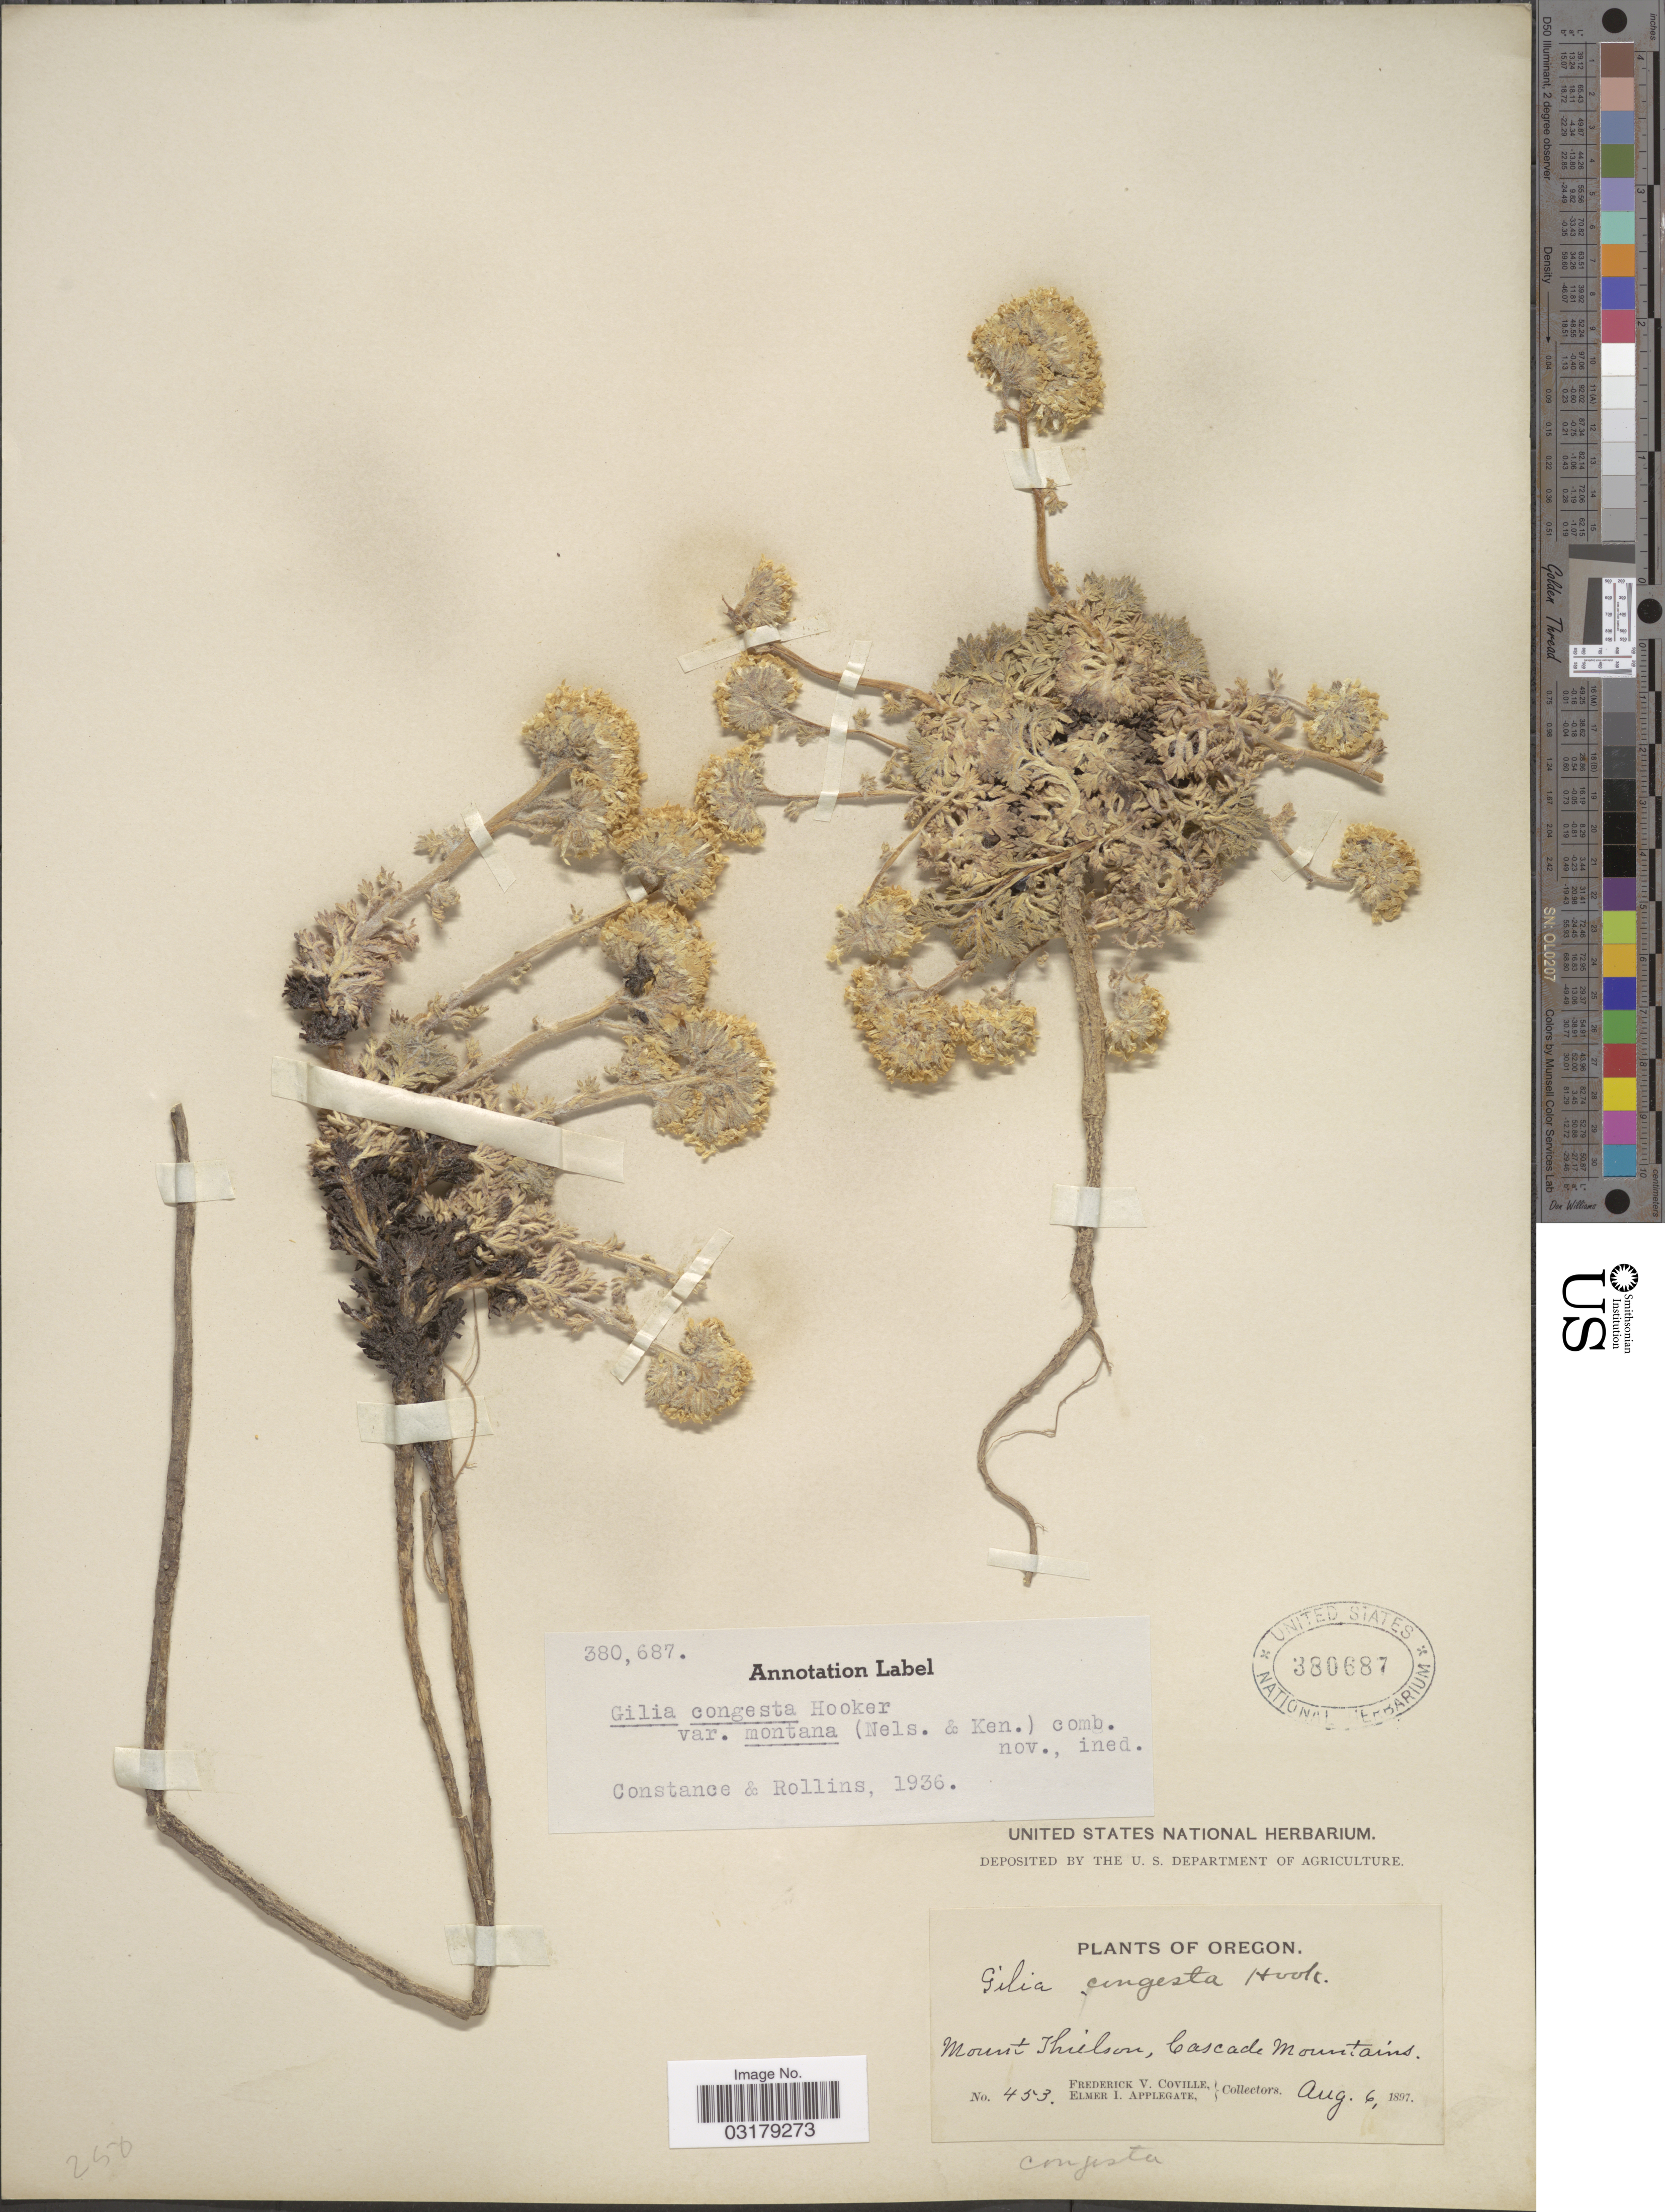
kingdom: Plantae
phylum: Tracheophyta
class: Magnoliopsida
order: Ericales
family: Polemoniaceae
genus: Ipomopsis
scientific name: Ipomopsis congesta var. montana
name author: (Constance & Rollins) Reveal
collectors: F. V. Coville & E. I. Applegate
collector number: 453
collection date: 1897-08-06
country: United States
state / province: Oregon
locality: Mount Thielson, Cascade Mountains.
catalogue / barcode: US 380687